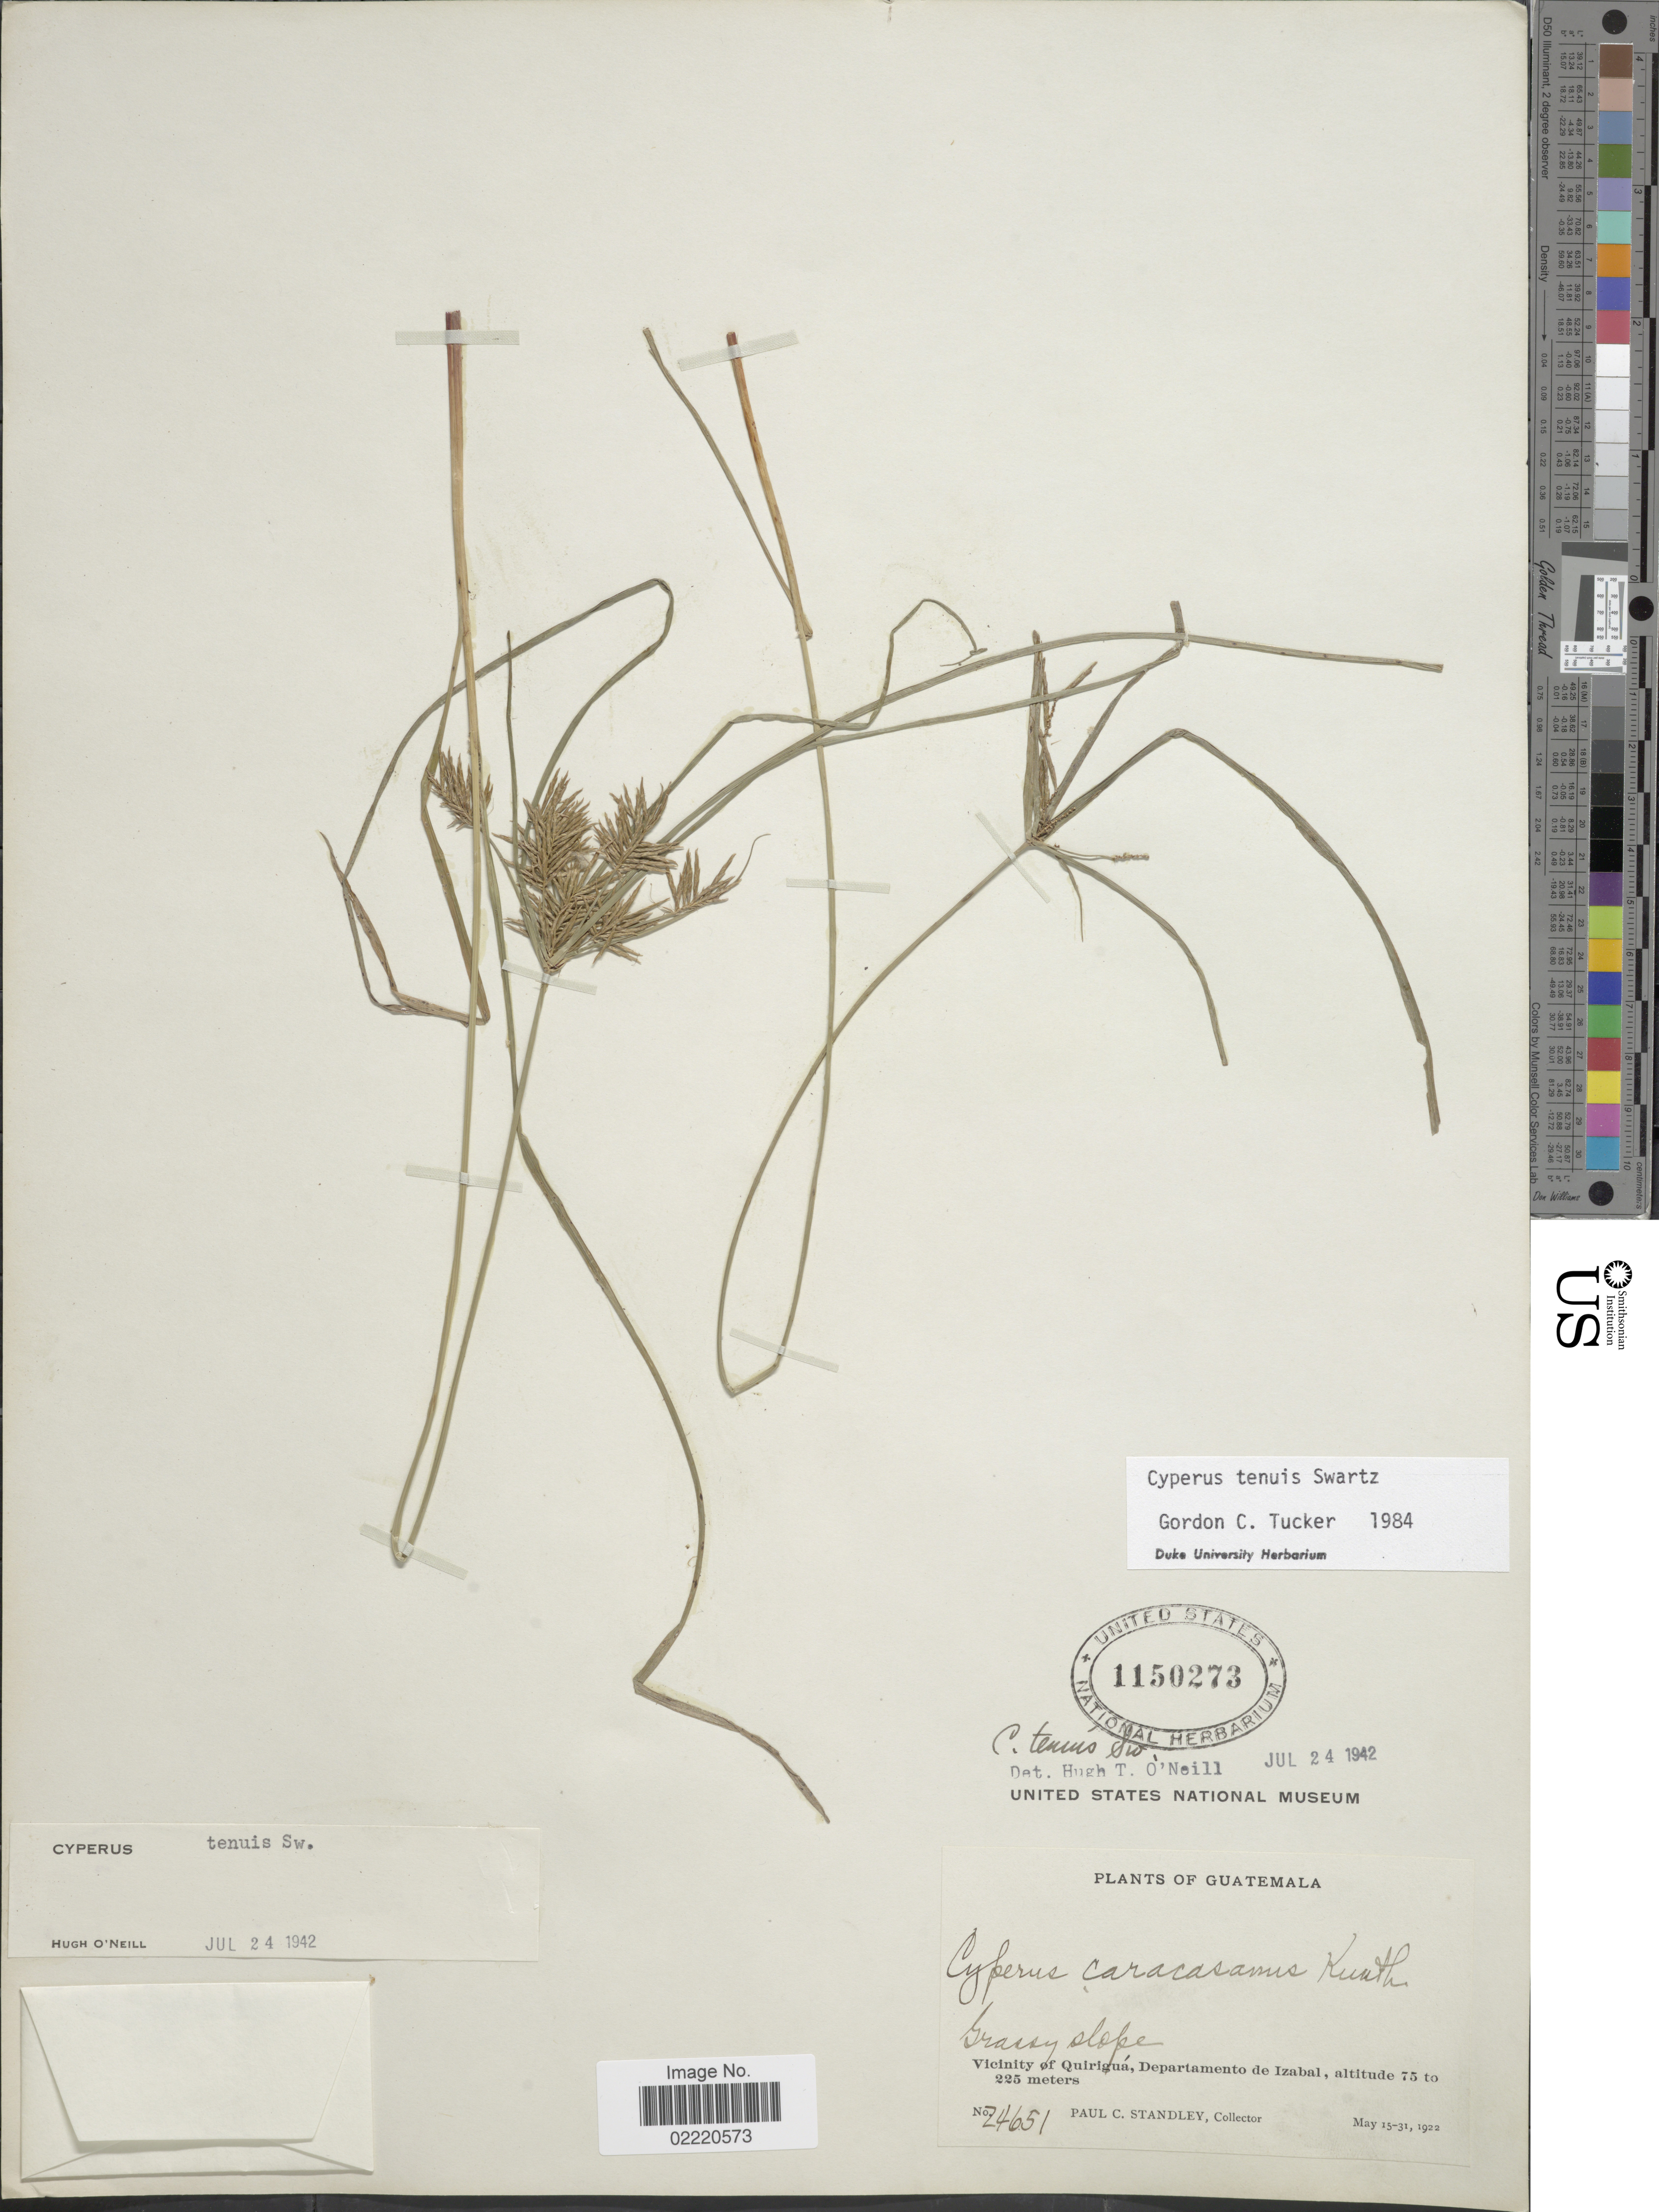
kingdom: Plantae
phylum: Tracheophyta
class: Liliopsida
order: Poales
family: Cyperaceae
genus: Cyperus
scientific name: Cyperus tenuis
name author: Sw.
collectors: P. C. Standley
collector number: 24651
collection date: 1922-05-15/1922-05-31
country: Guatemala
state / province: Izabal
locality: Grassy slope, Vicinity of Quirigua.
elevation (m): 75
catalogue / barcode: US 1150273